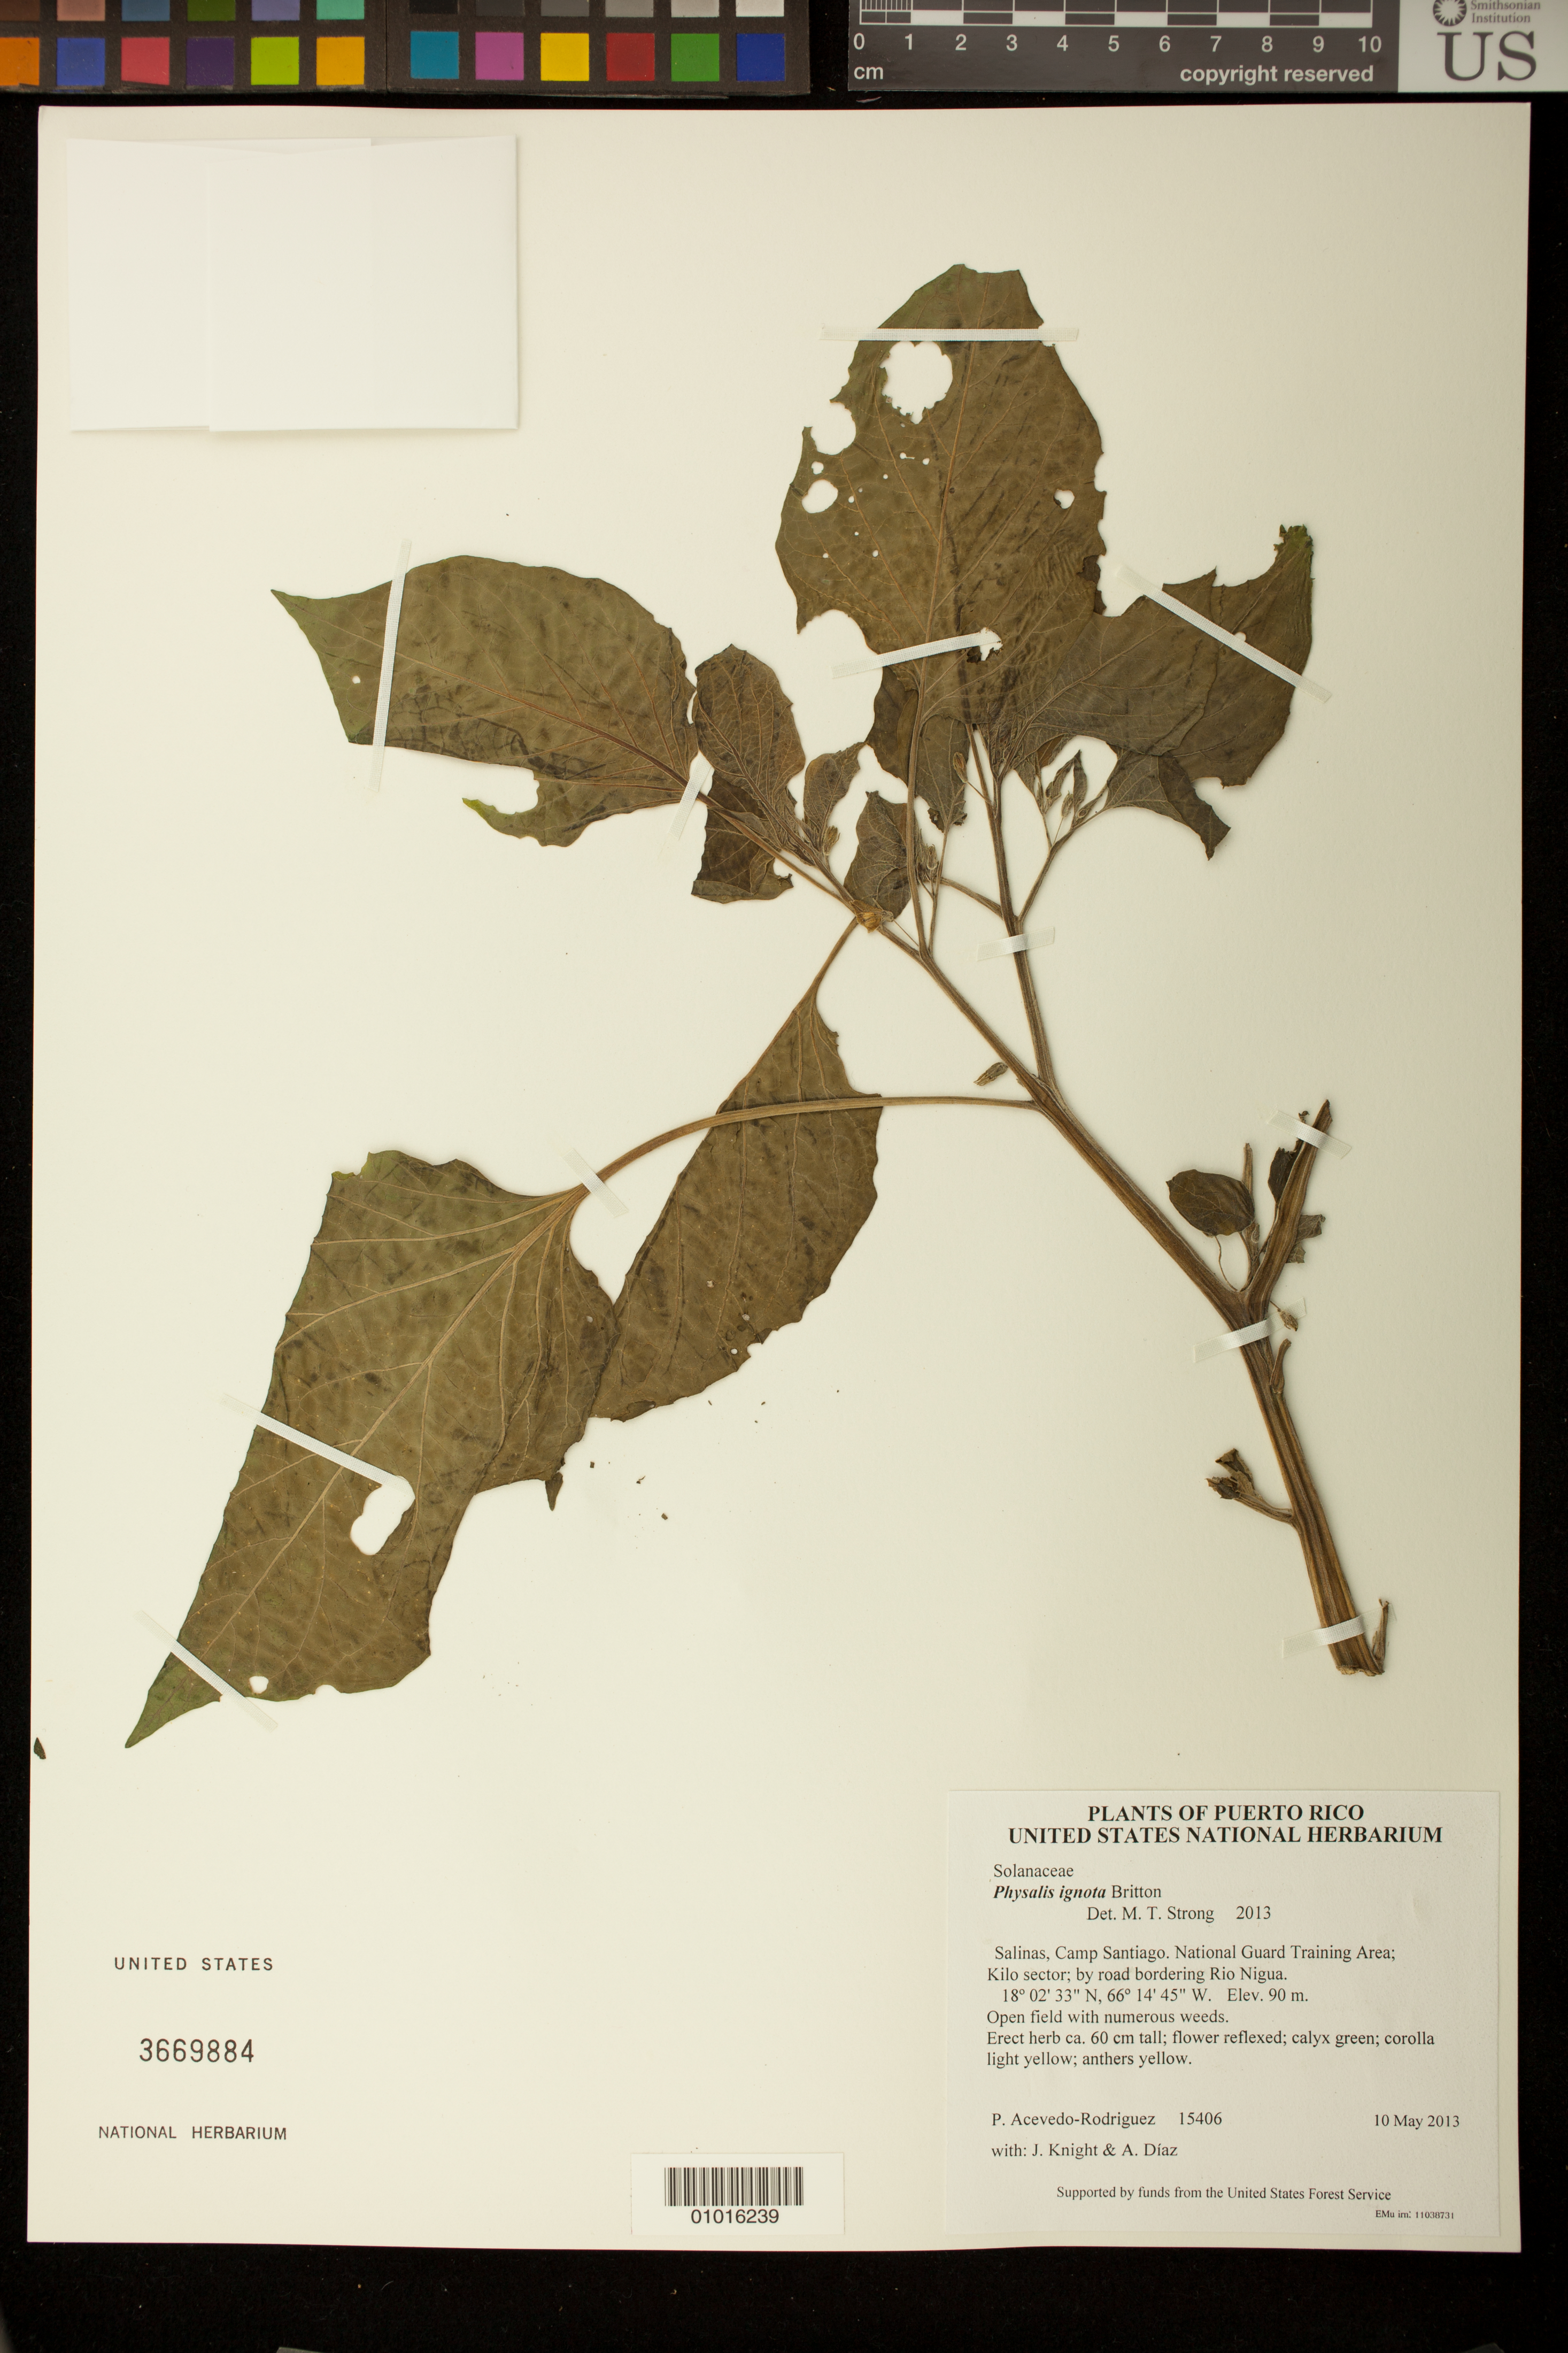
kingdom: Plantae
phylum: Tracheophyta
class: Magnoliopsida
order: Solanales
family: Solanaceae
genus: Physalis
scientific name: Physalis ignota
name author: Britton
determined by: Strong, M. T., (US), Smithsonian Institution - National Museum of Natural History (UNITED STATES)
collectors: P. Acevedo-Rodr., J. Knight & A. Díaz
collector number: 15406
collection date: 2013-05-10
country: Puerto Rico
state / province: Salinas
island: Puerto Rico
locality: Camp Santiago. National Guard Training Area; Kilo sector; by road bordering Rio Nigua.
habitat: Open field with numerous weeds.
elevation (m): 90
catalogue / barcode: US 3669884